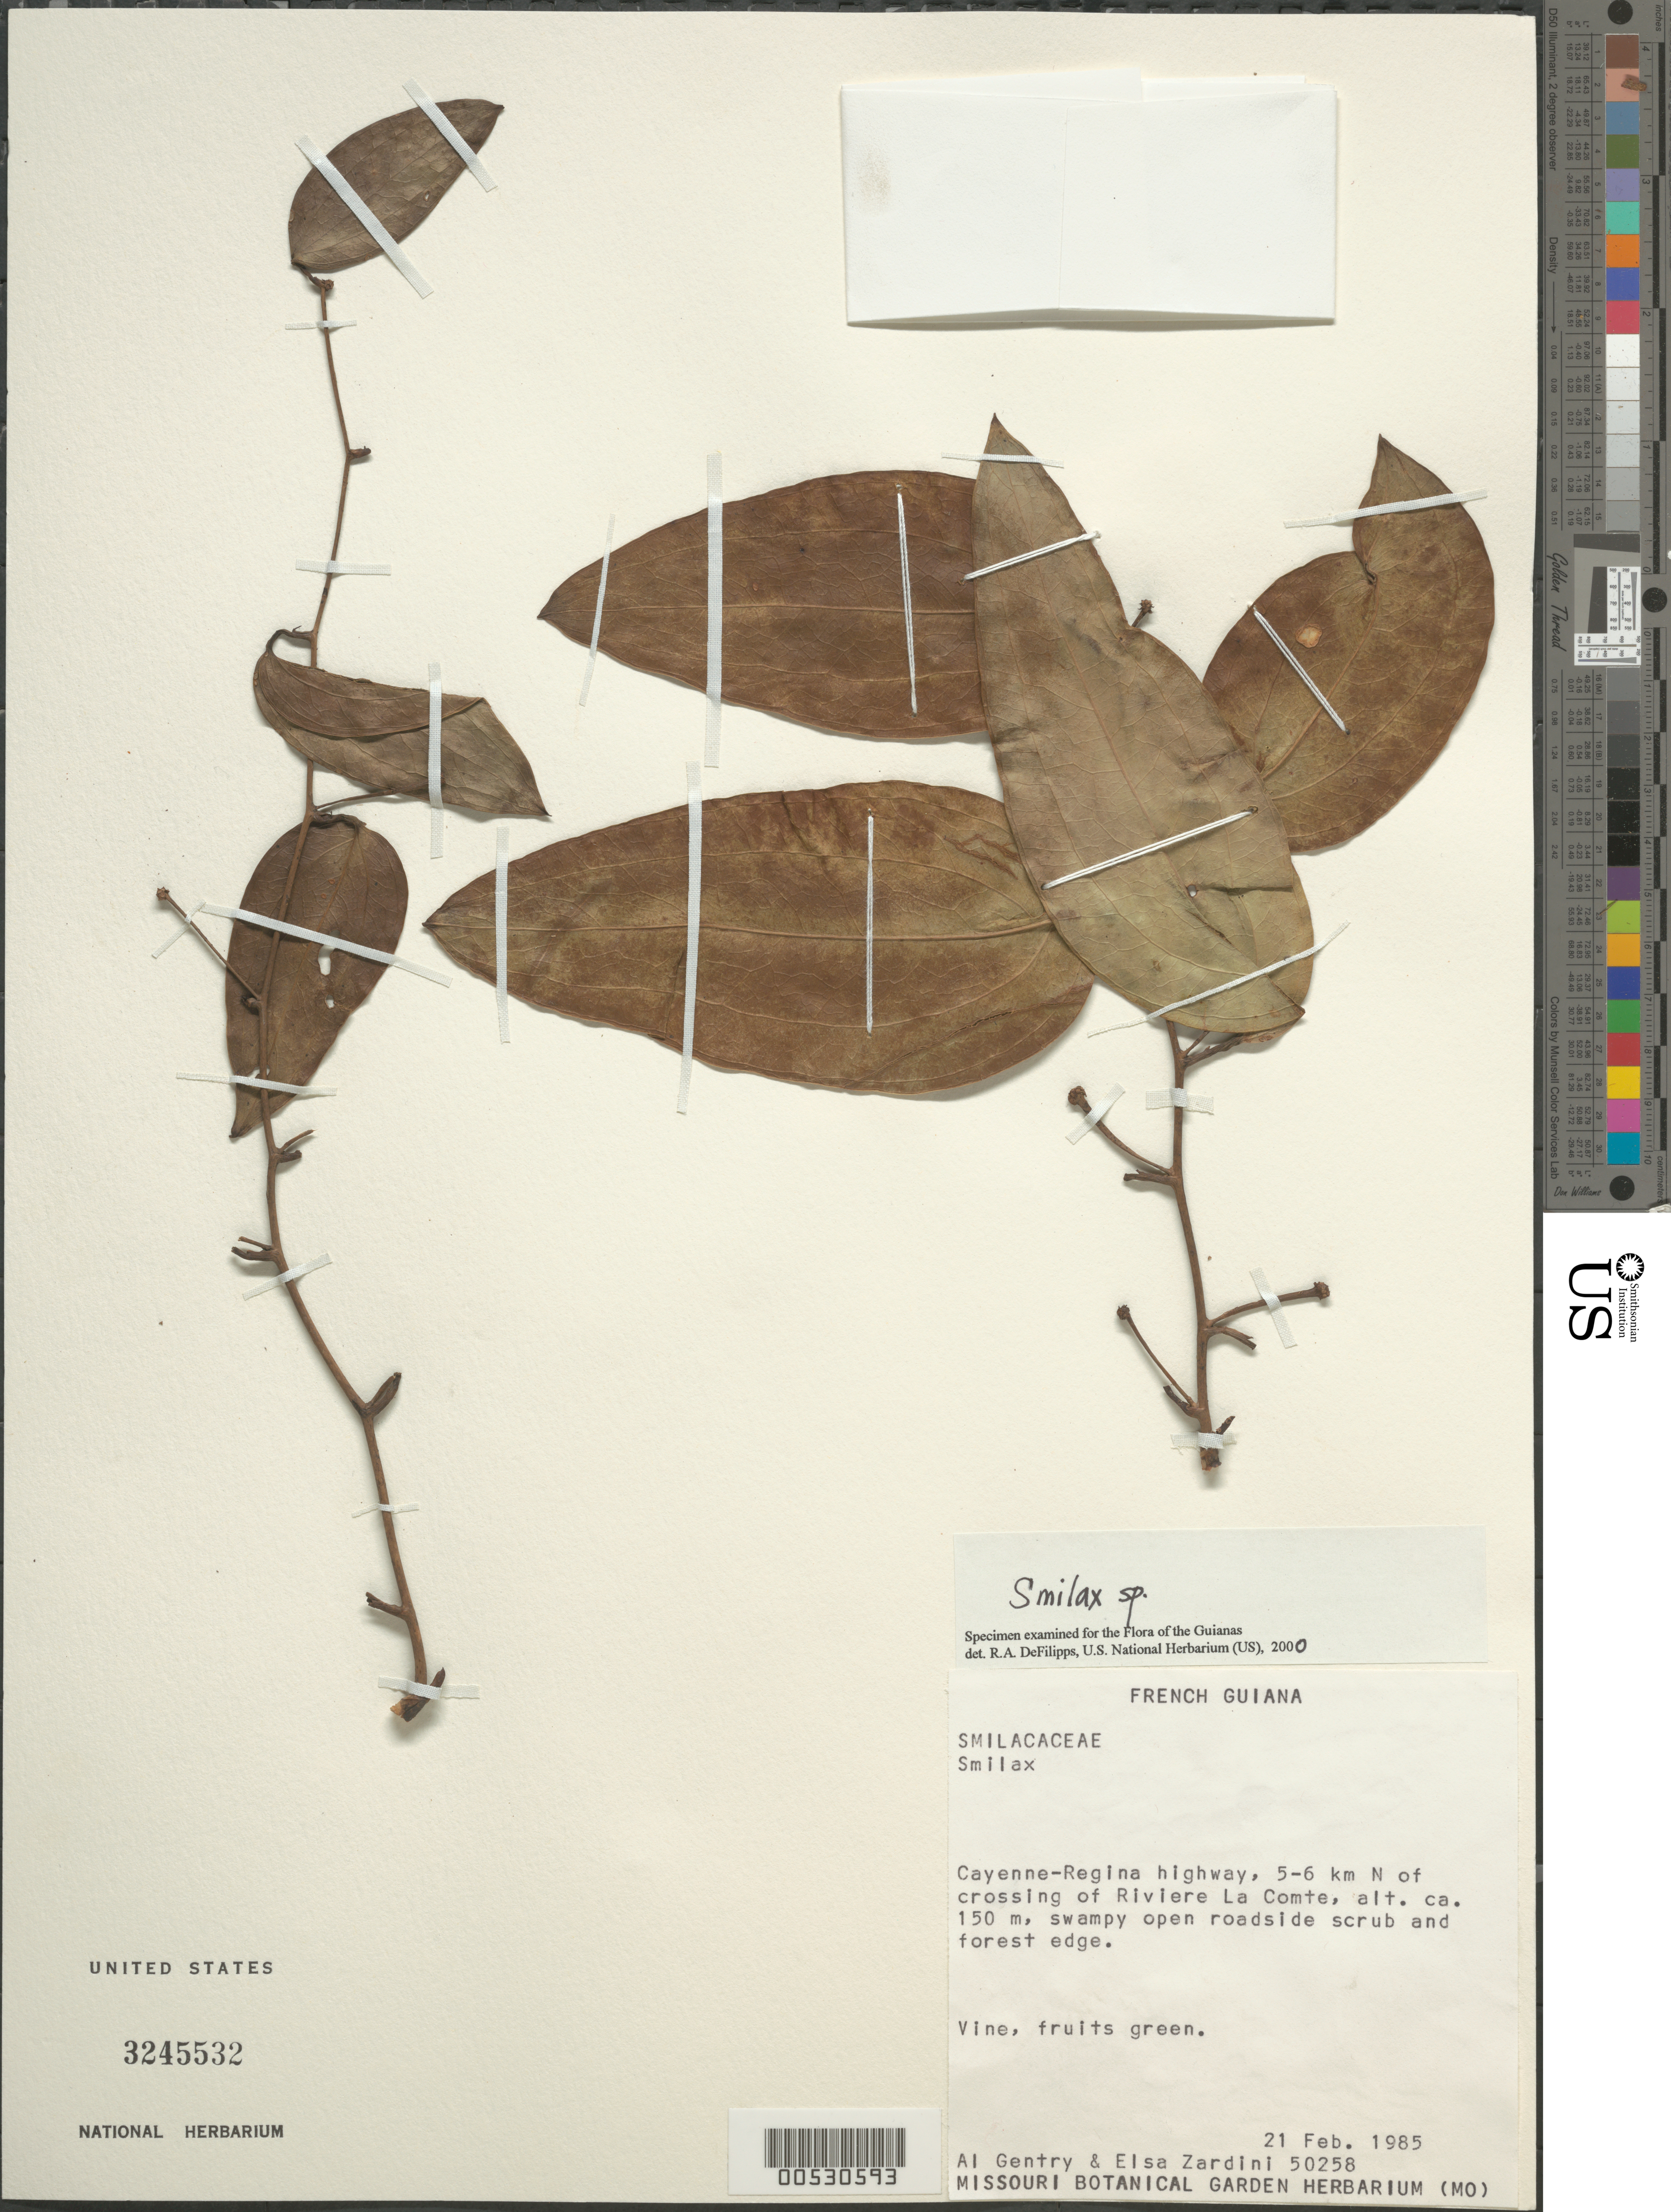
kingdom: Plantae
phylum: Tracheophyta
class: Liliopsida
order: Liliales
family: Smilacaceae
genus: Smilax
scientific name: Smilax sp.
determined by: DeFilipps, R. A.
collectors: A. H. Gentry & E. M. Zardini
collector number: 50258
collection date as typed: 21-Feb-85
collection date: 1985-02-21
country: French Guiana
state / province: Cayenne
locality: Cayenne-Regina Highway, 5-6 km N of crossing of Rivière Comte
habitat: Swampy open roadside scrub and forest edge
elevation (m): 150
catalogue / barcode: US 3245532